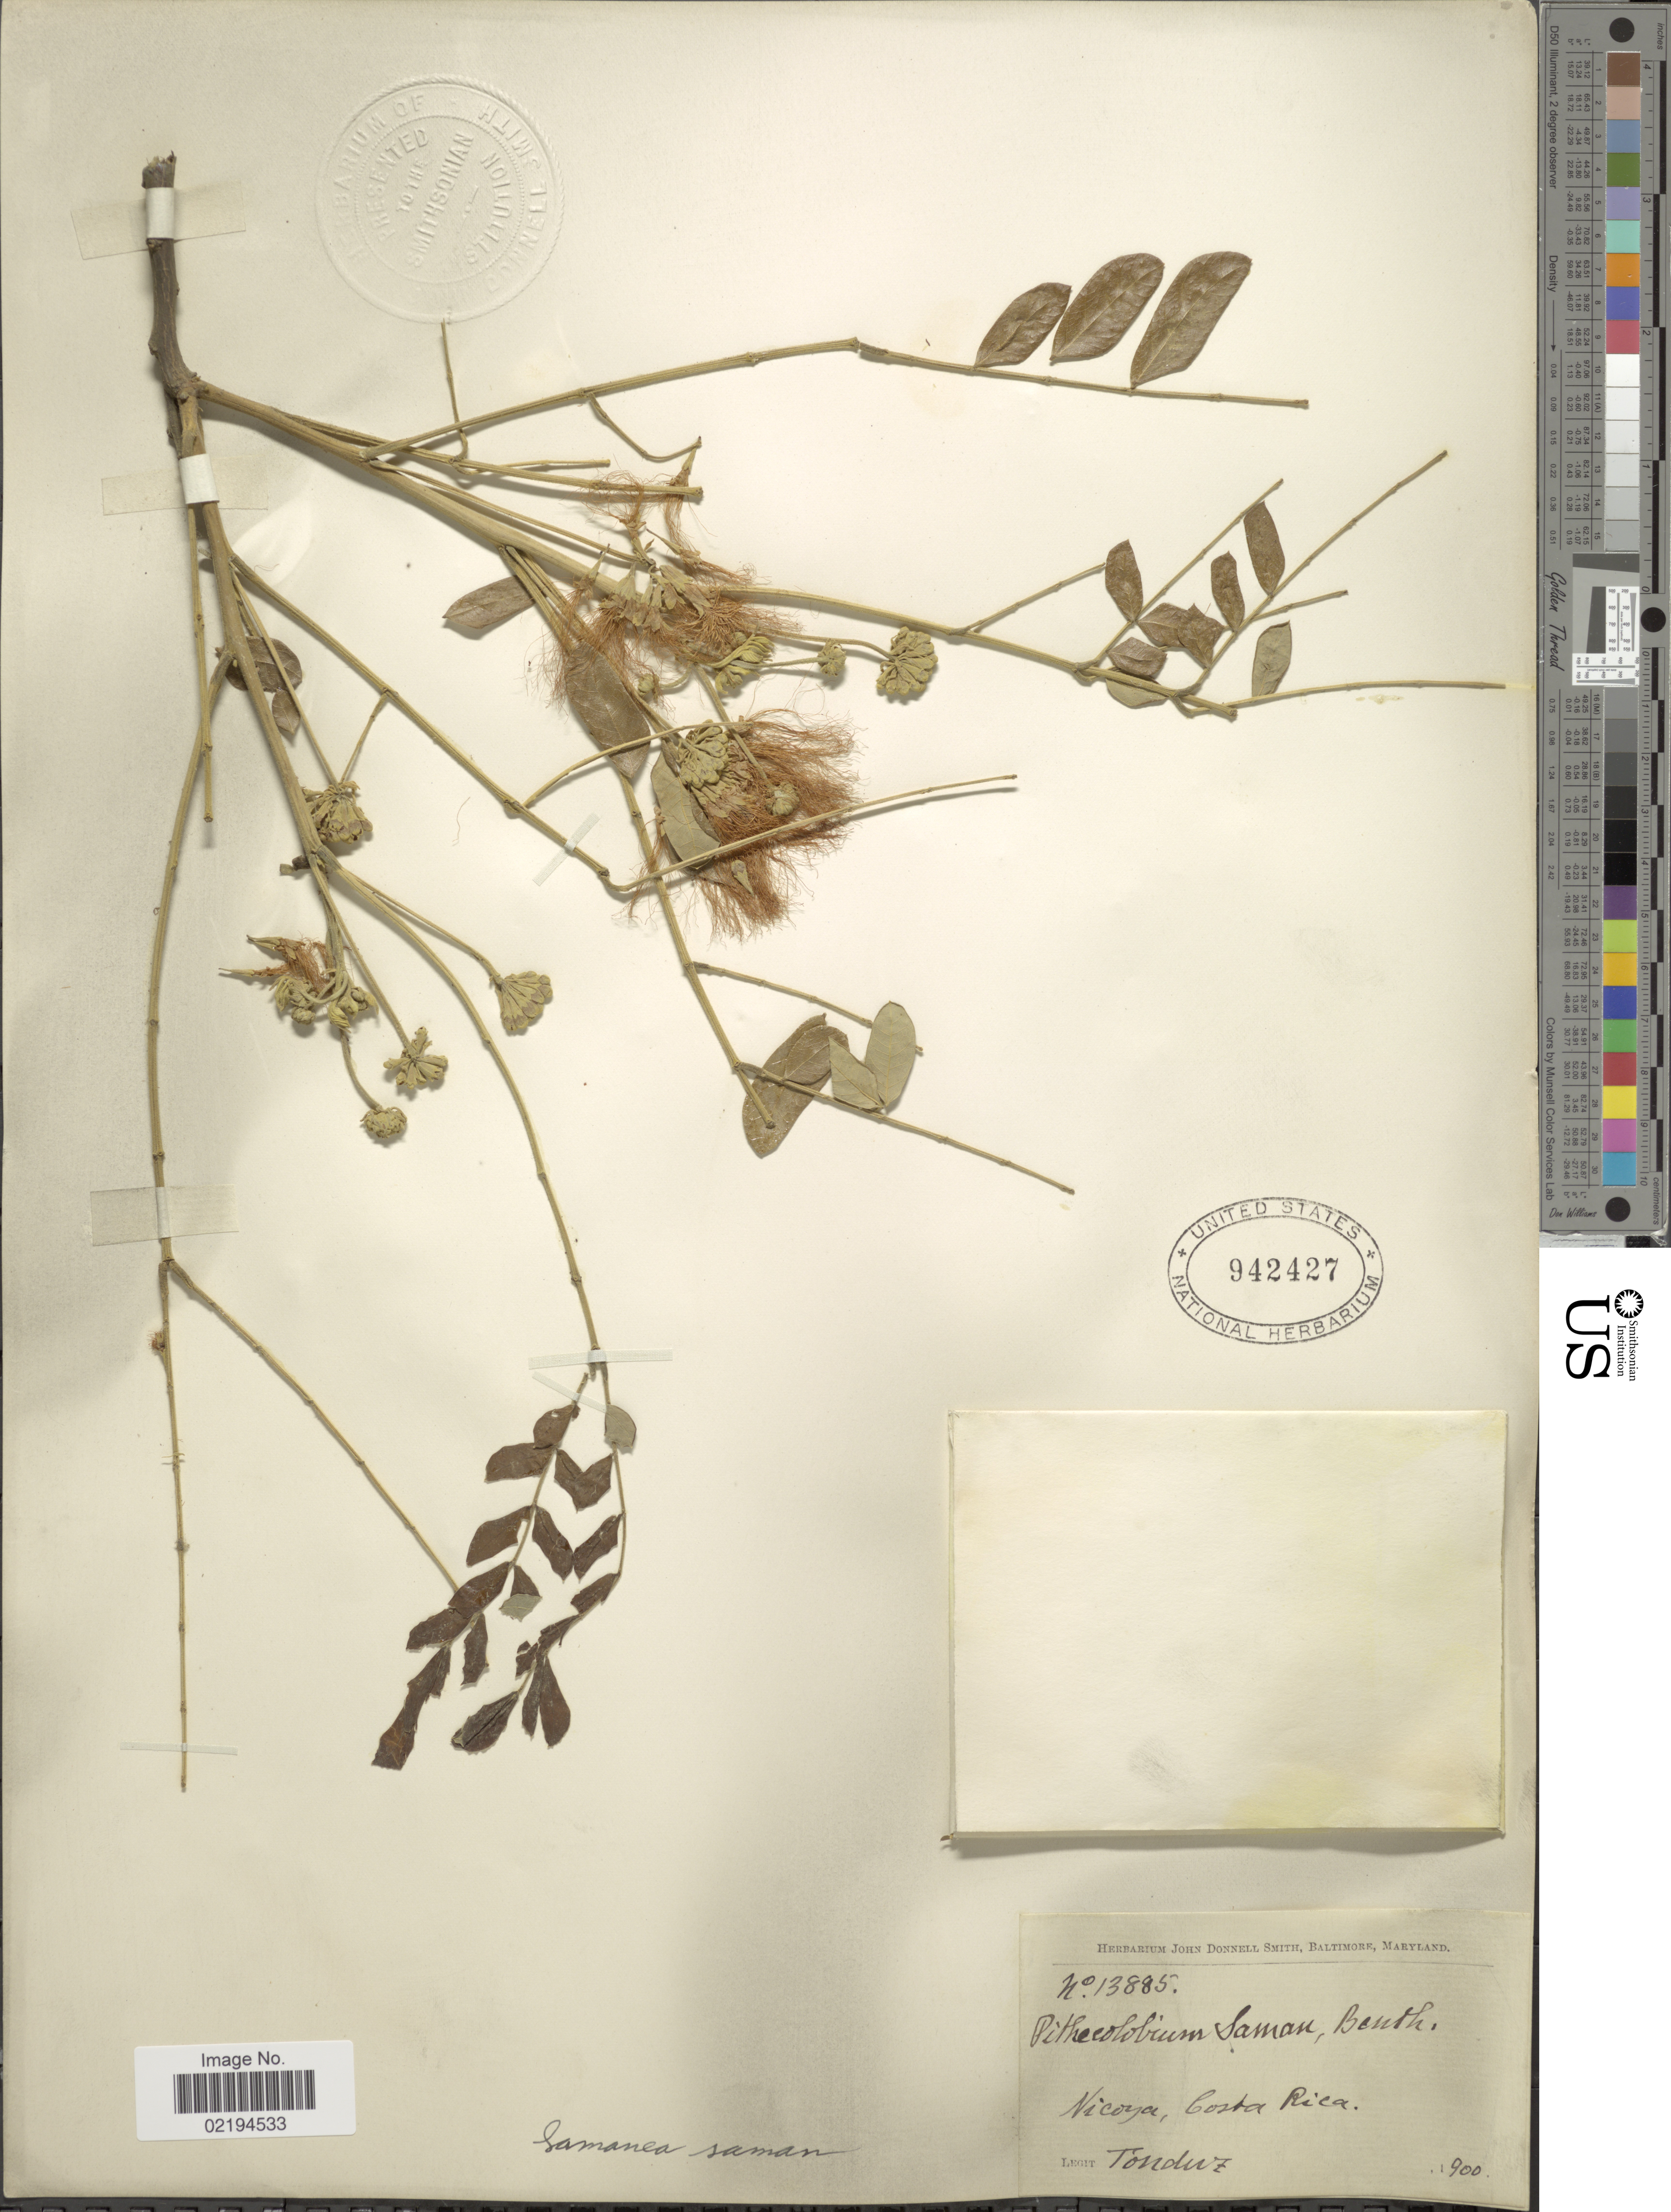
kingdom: Plantae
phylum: Tracheophyta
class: Magnoliopsida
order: Fabales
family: Fabaceae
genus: Samanea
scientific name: Samanea saman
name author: (Jacq.) Merr.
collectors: A. Tonduz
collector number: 13885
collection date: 1900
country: Costa Rica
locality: Nicoya.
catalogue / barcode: US 942427